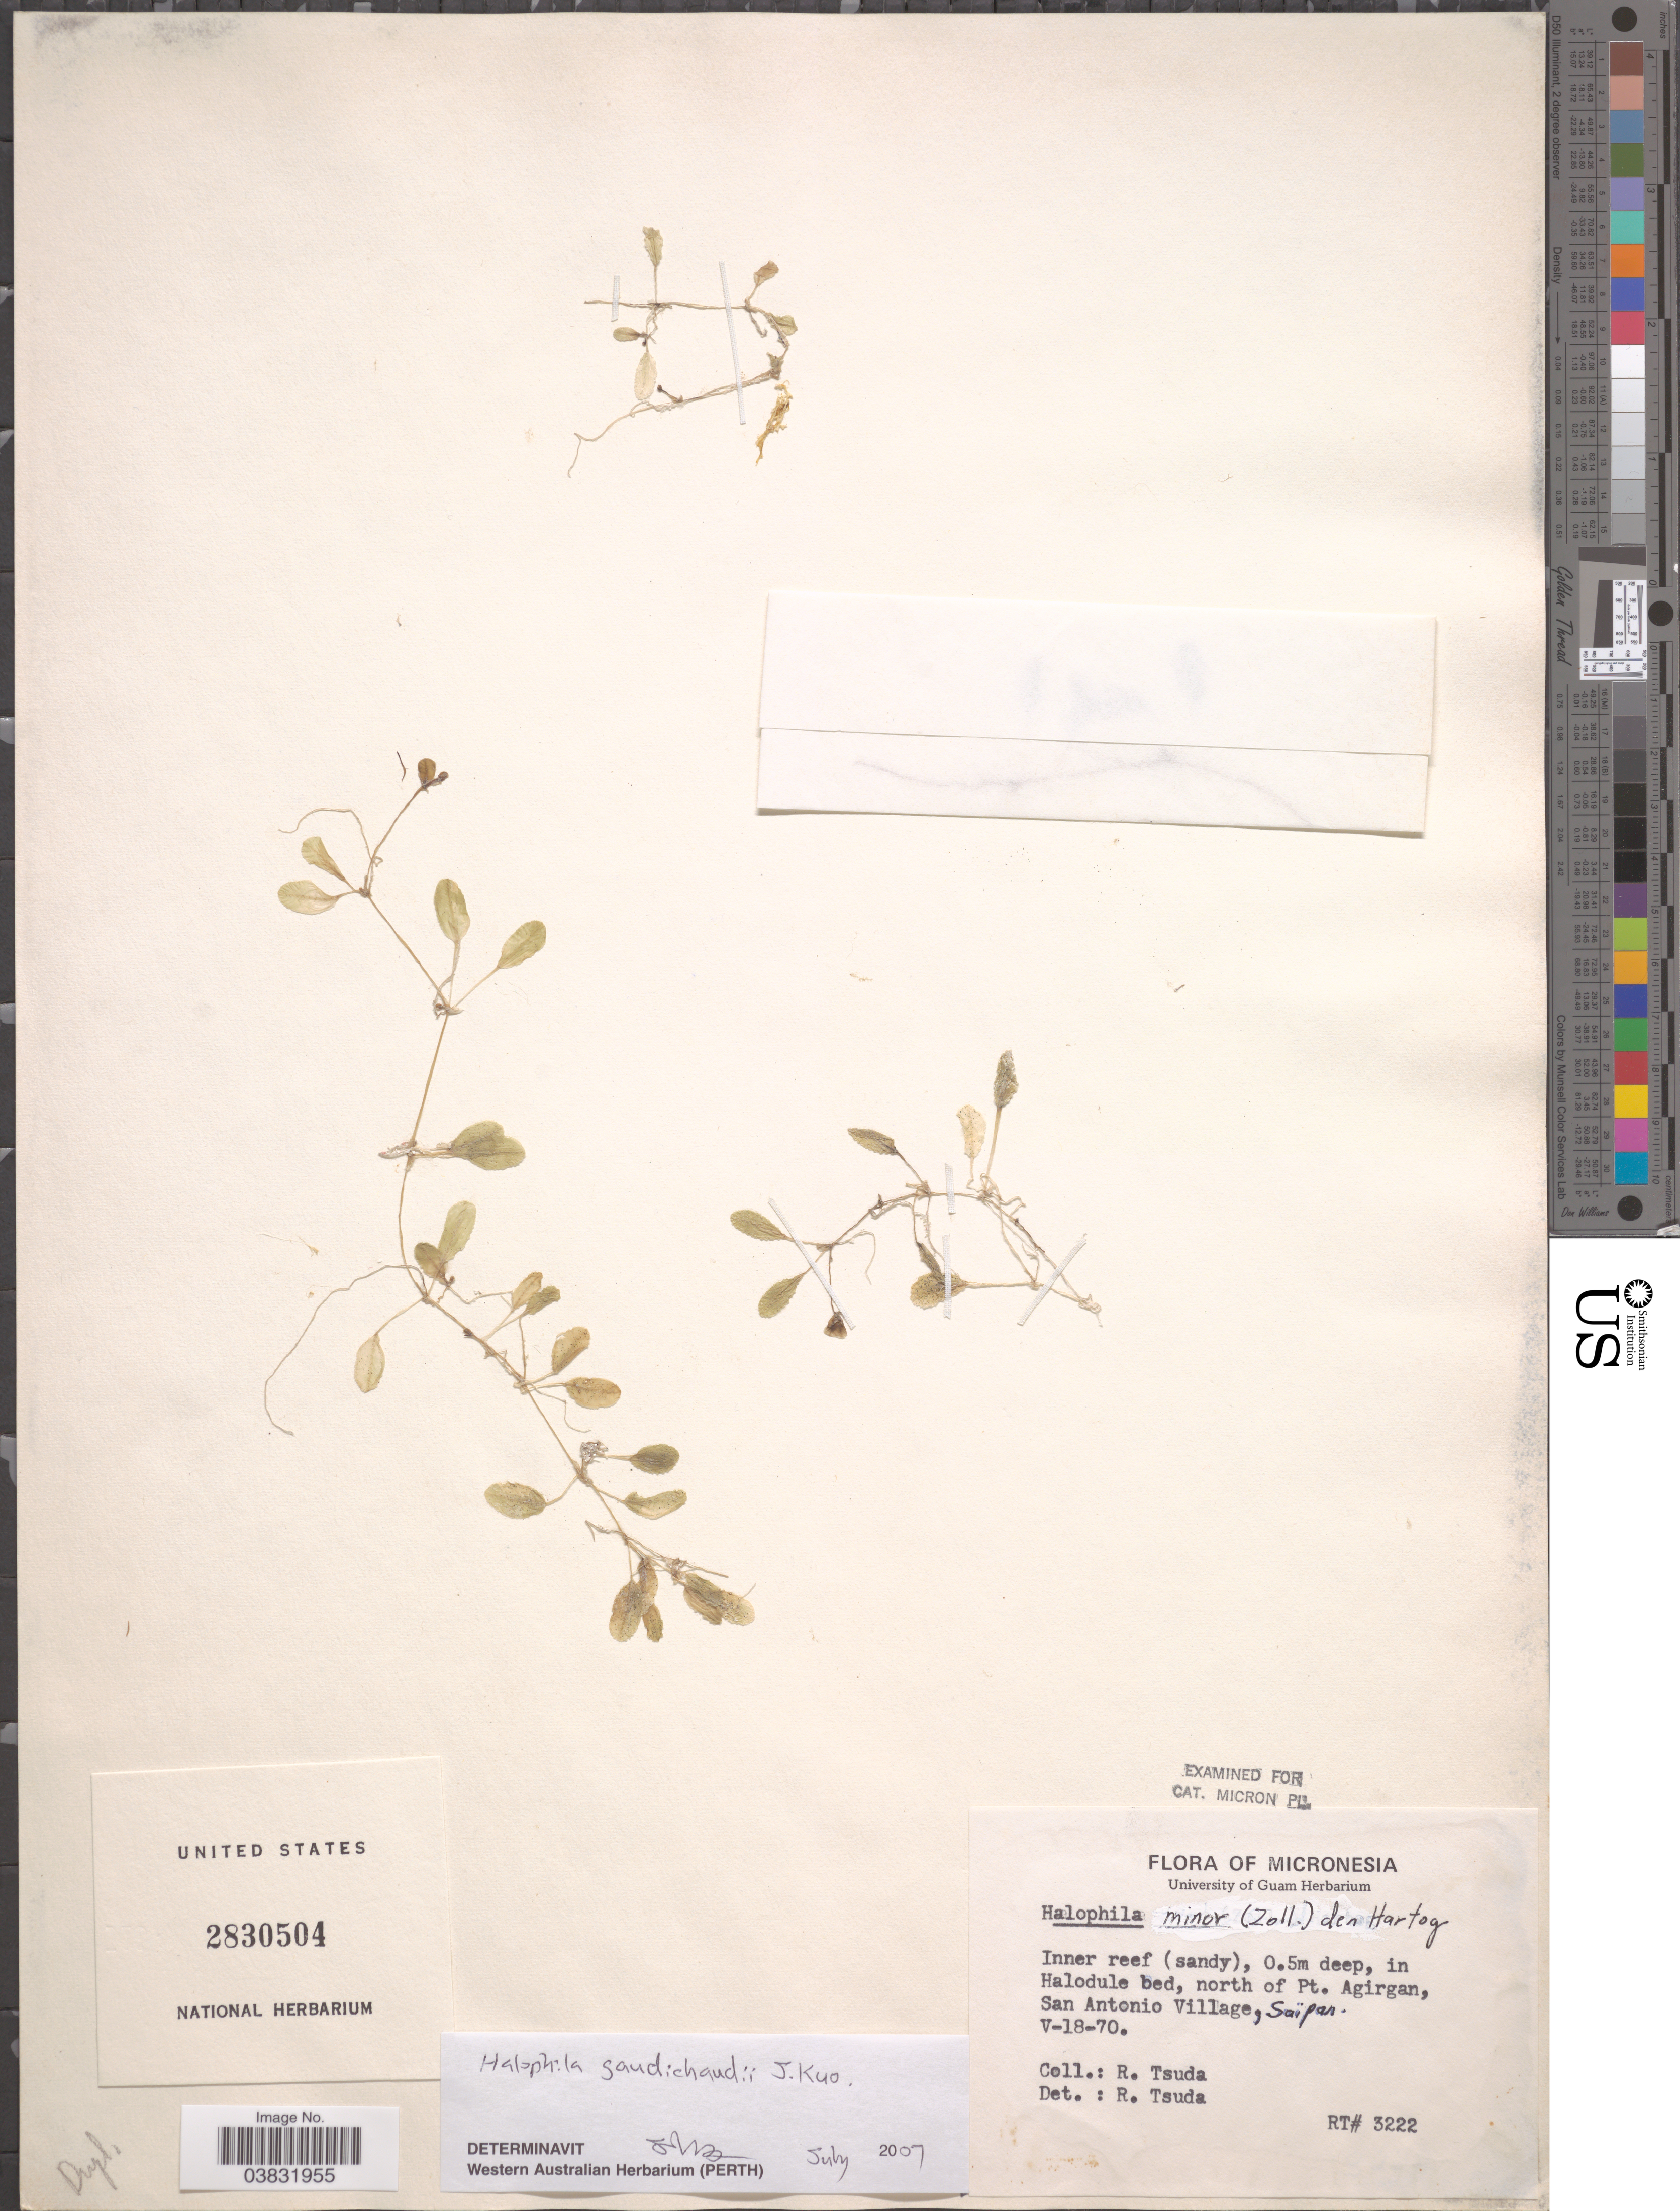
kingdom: Plantae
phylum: Tracheophyta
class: Liliopsida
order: Alismatales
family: Hydrocharitaceae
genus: Halophila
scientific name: Halophila gaudichaudii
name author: J. Kuo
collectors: R. Tsuda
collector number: RT 3222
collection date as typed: Transcribed d/m/y: 18/5/70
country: Northern Mariana Islands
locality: Micronesia. Halodule bed, north of Pt. Agirgan, San Antonio Village, Saïpan.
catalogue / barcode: US 2830504